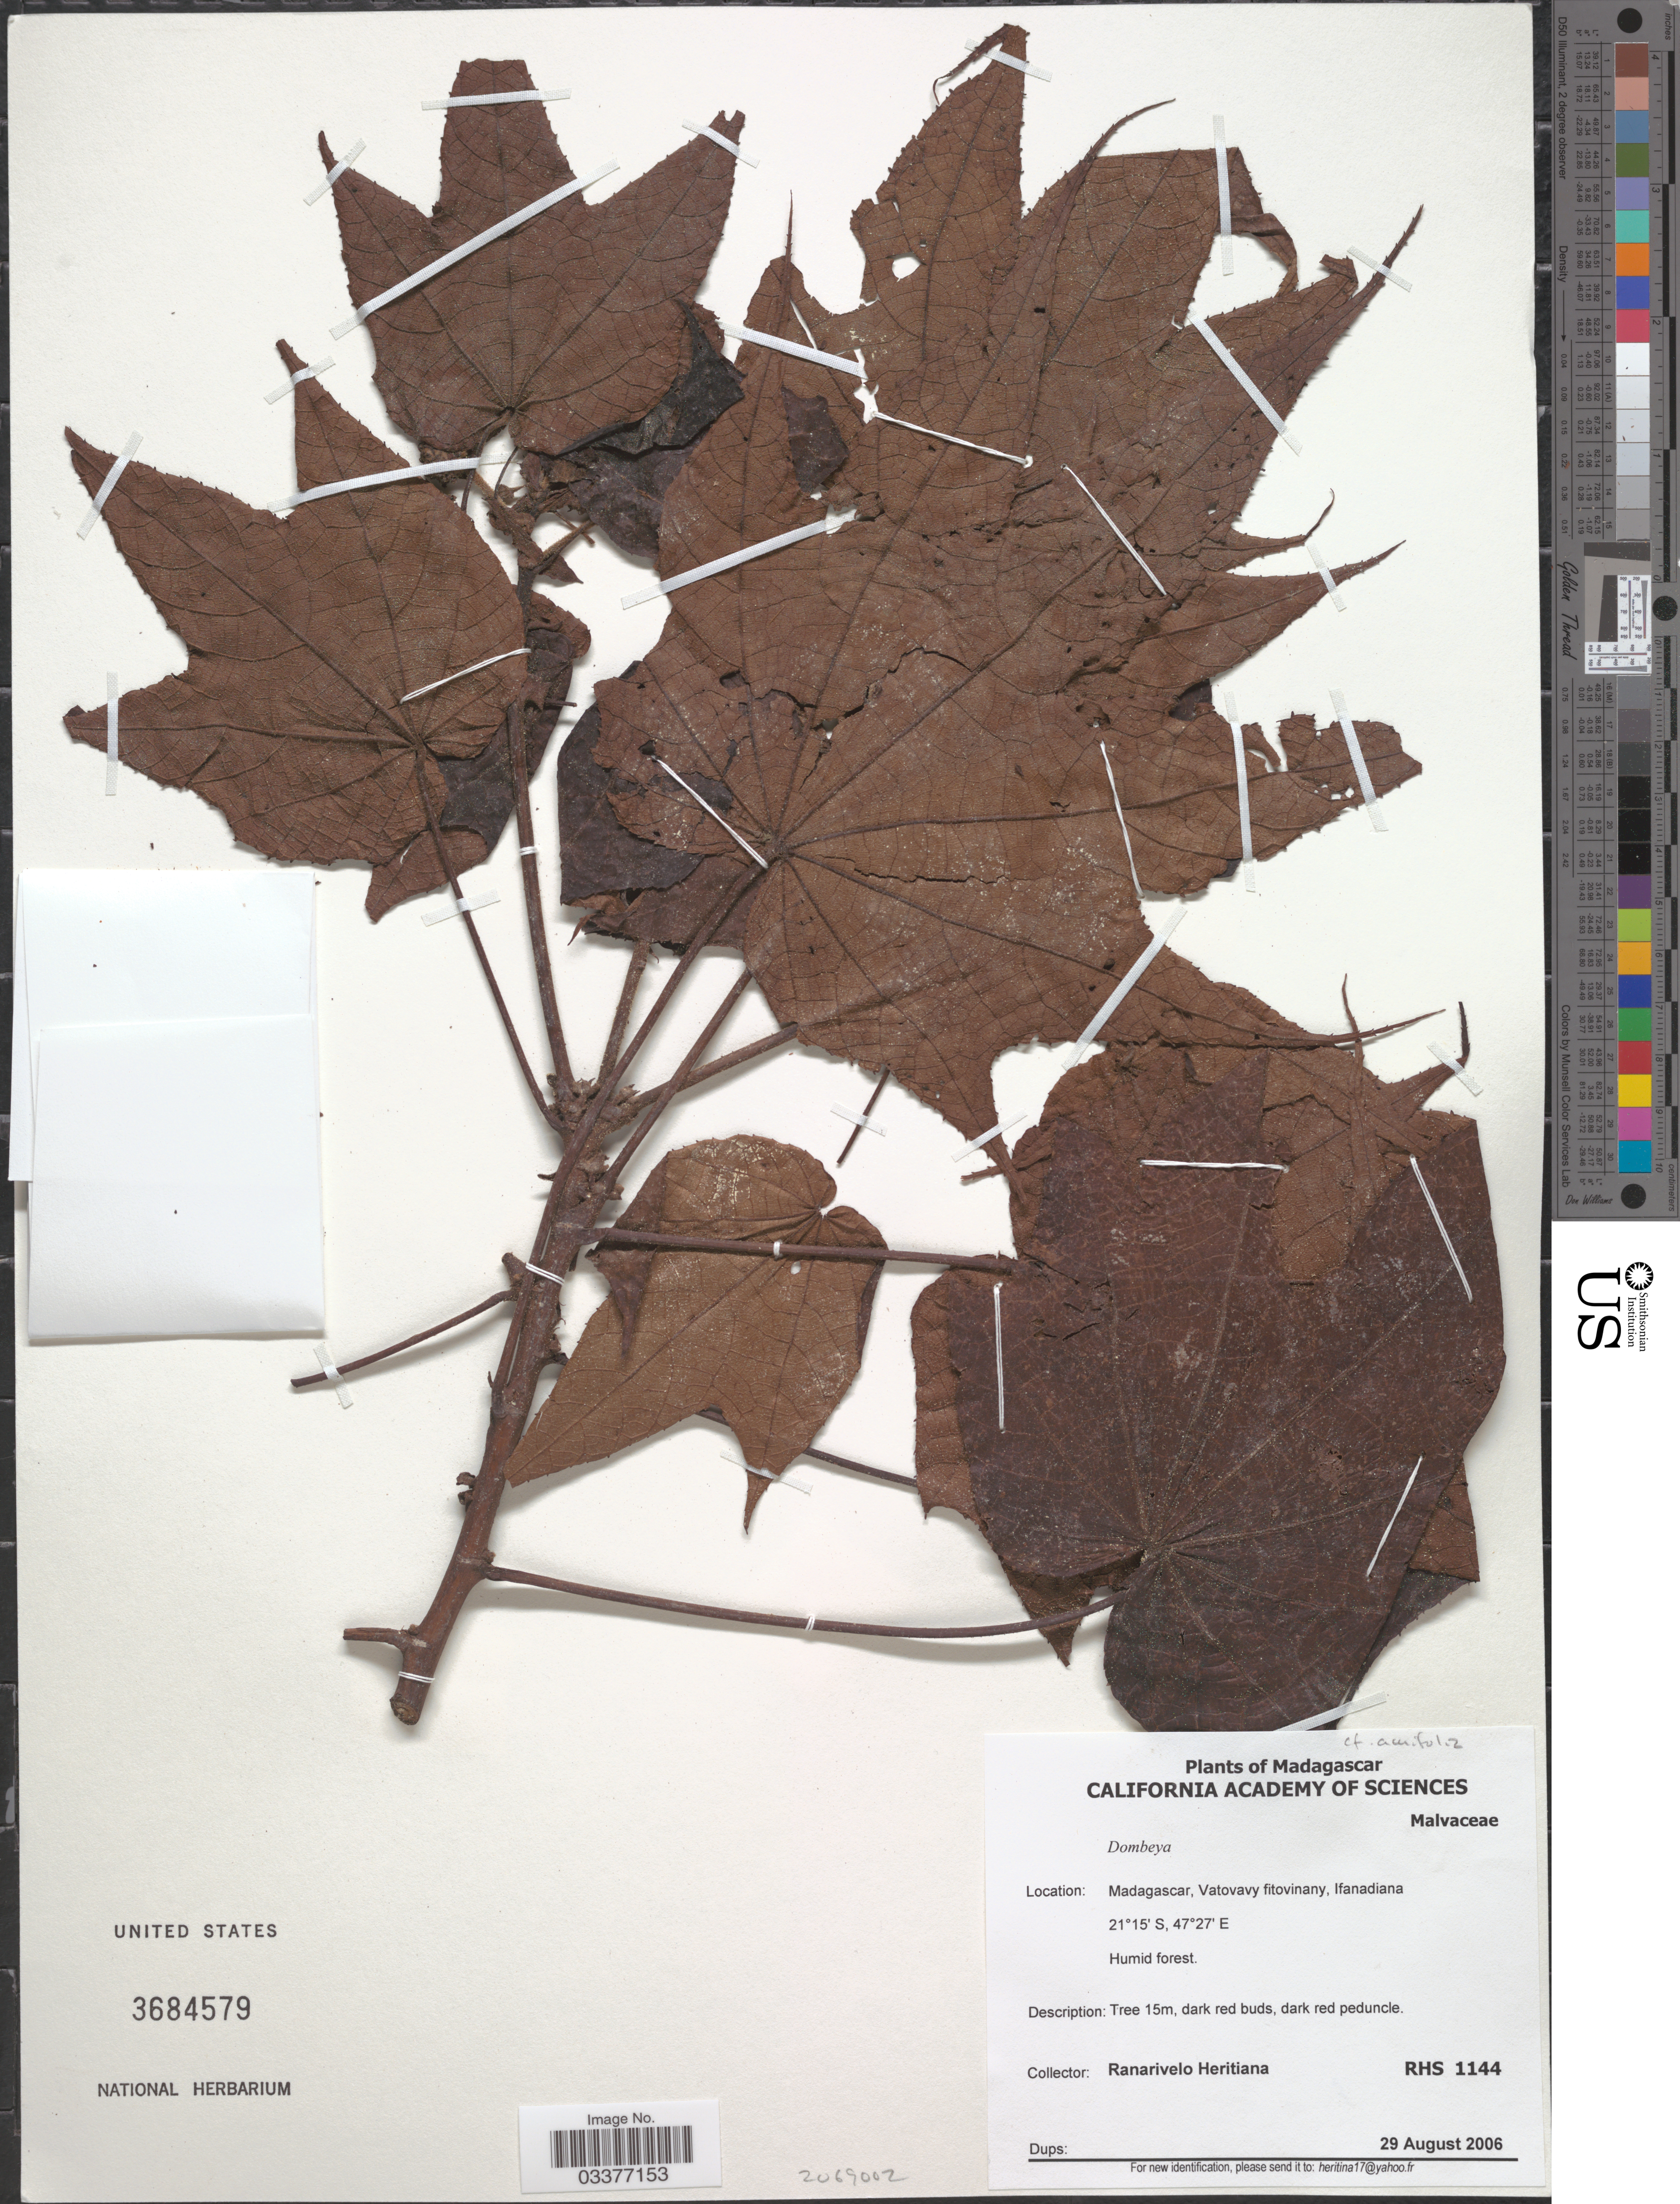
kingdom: Plantae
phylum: Tracheophyta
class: Magnoliopsida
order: Malvales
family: Malvaceae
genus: Dombeya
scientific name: Dombeya sp.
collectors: R. Heritiana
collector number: RHS 1144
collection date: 2006-08-29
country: Madagascar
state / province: Vatovavy Fitovinany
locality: Ifanadiana.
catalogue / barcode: US 3684579